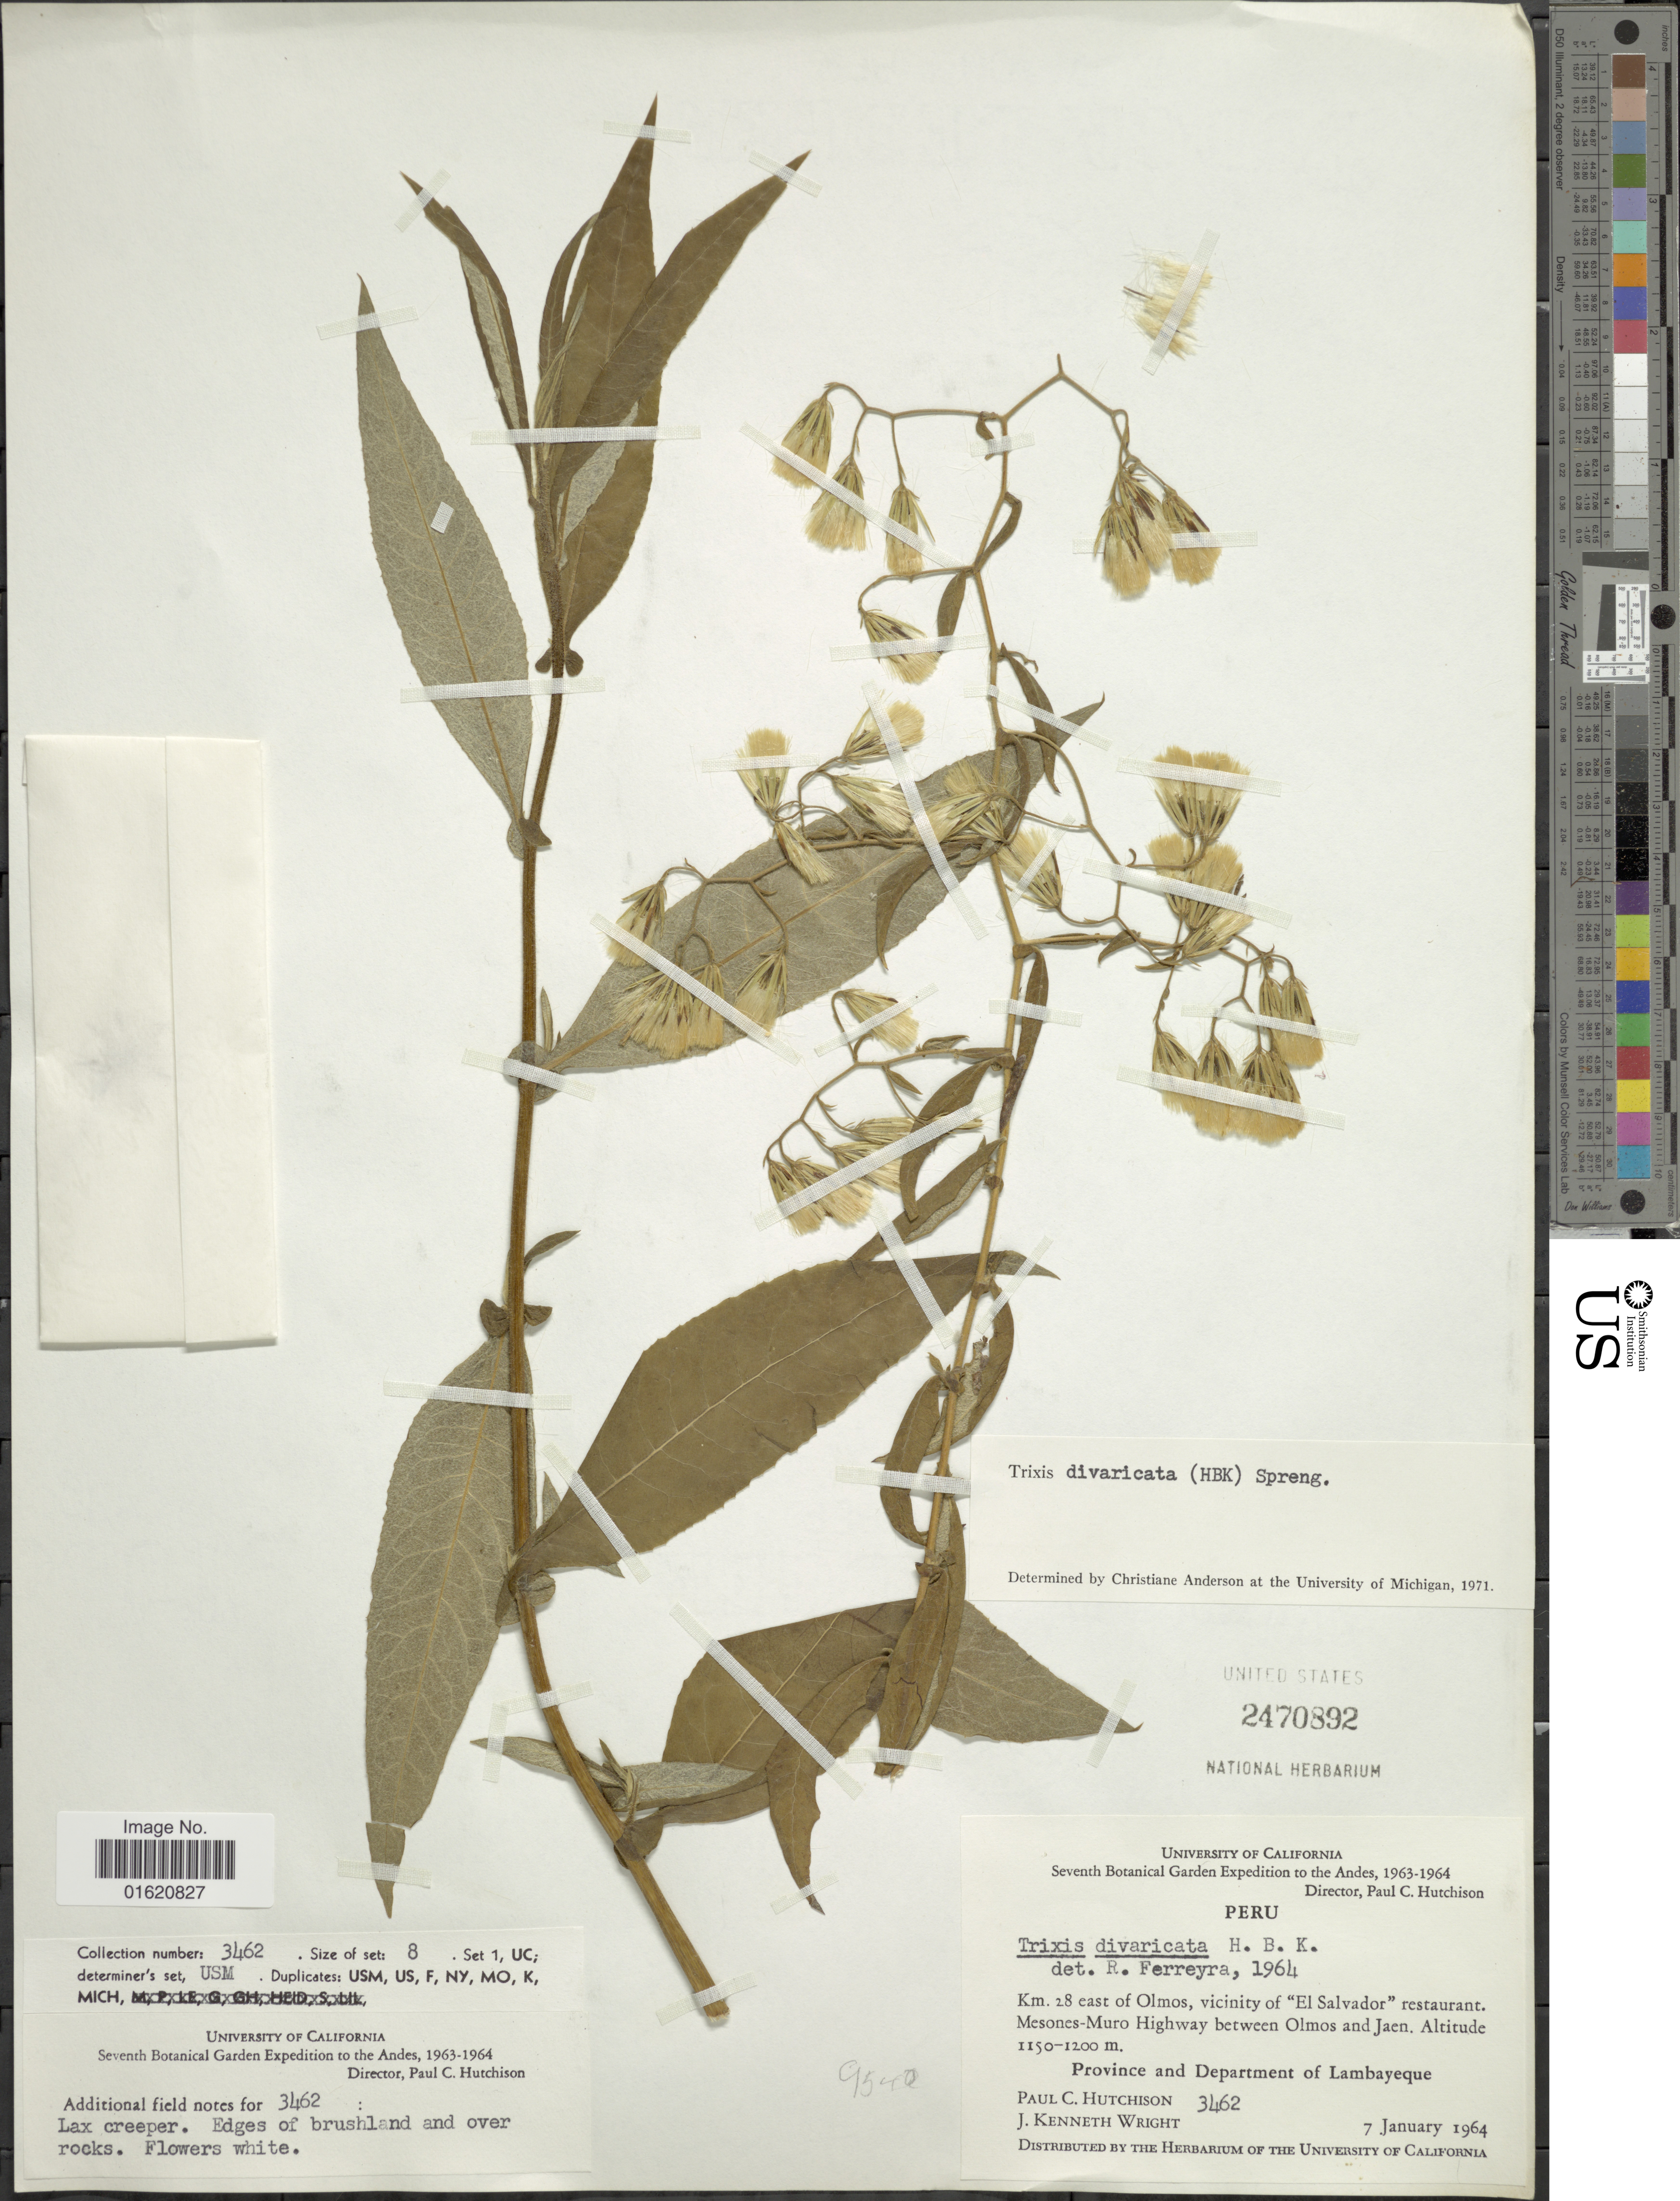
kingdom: Plantae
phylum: Tracheophyta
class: Magnoliopsida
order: Asterales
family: Asteraceae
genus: Trixis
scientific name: Trixis antimenorrhoea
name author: (Schrank) Mart. ex Kuntze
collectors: P. C. Hutchison & J. K. Wright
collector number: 3462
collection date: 1964-01-07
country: Peru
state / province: Lambayeque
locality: Km. 28 east of Olmos, vicinity of "El Salvador" restaurant, Mesones-Muro Highway between Olmos and Jaen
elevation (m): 1150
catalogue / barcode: US 2470892